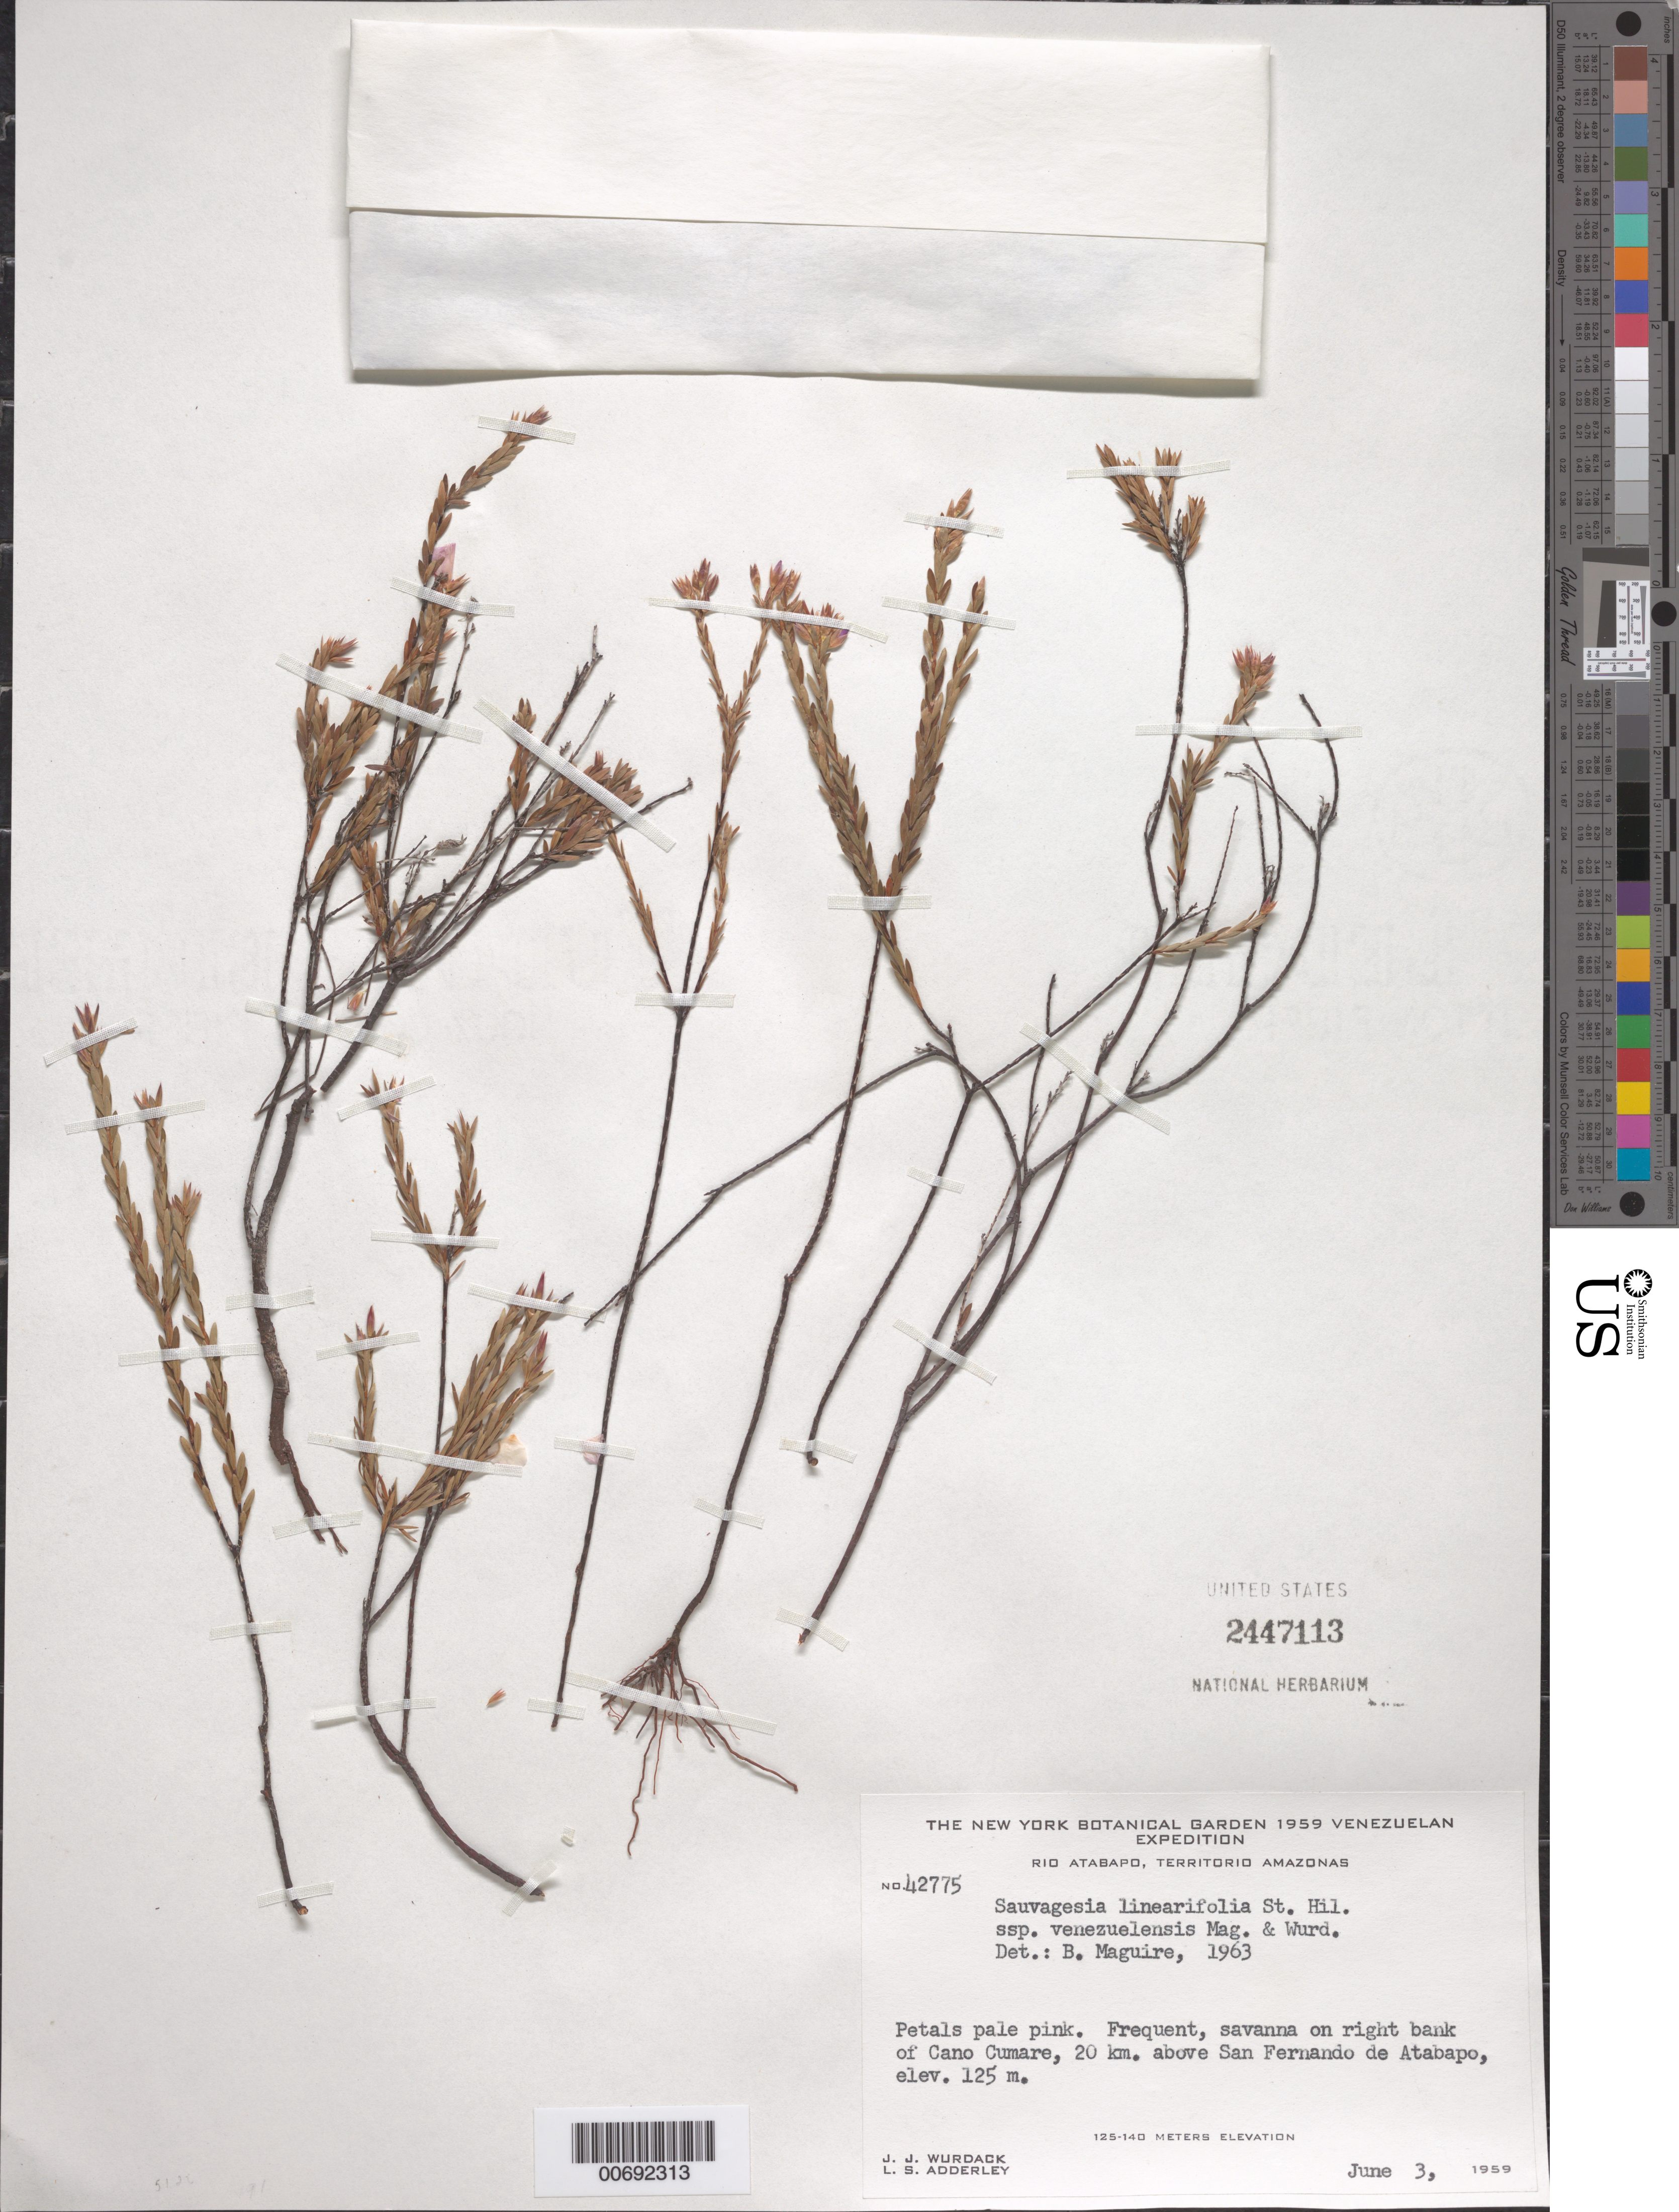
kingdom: Plantae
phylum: Tracheophyta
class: Magnoliopsida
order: Malpighiales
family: Ochnaceae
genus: Sauvagesia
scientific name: Sauvagesia linearifolia subsp. venezuelensis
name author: Maguire & Wurdack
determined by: Maguire, Bassett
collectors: J. J. Wurdack & L. S. Adderley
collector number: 42775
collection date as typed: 3-Jun-59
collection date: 1959-06-03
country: Venezuela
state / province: Amazonas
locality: Sabana Cumare on right bank of Caño Cumare, Río Atabapo, 20 km above San Fernando de Atabapo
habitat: Savanna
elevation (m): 125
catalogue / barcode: US 2447113